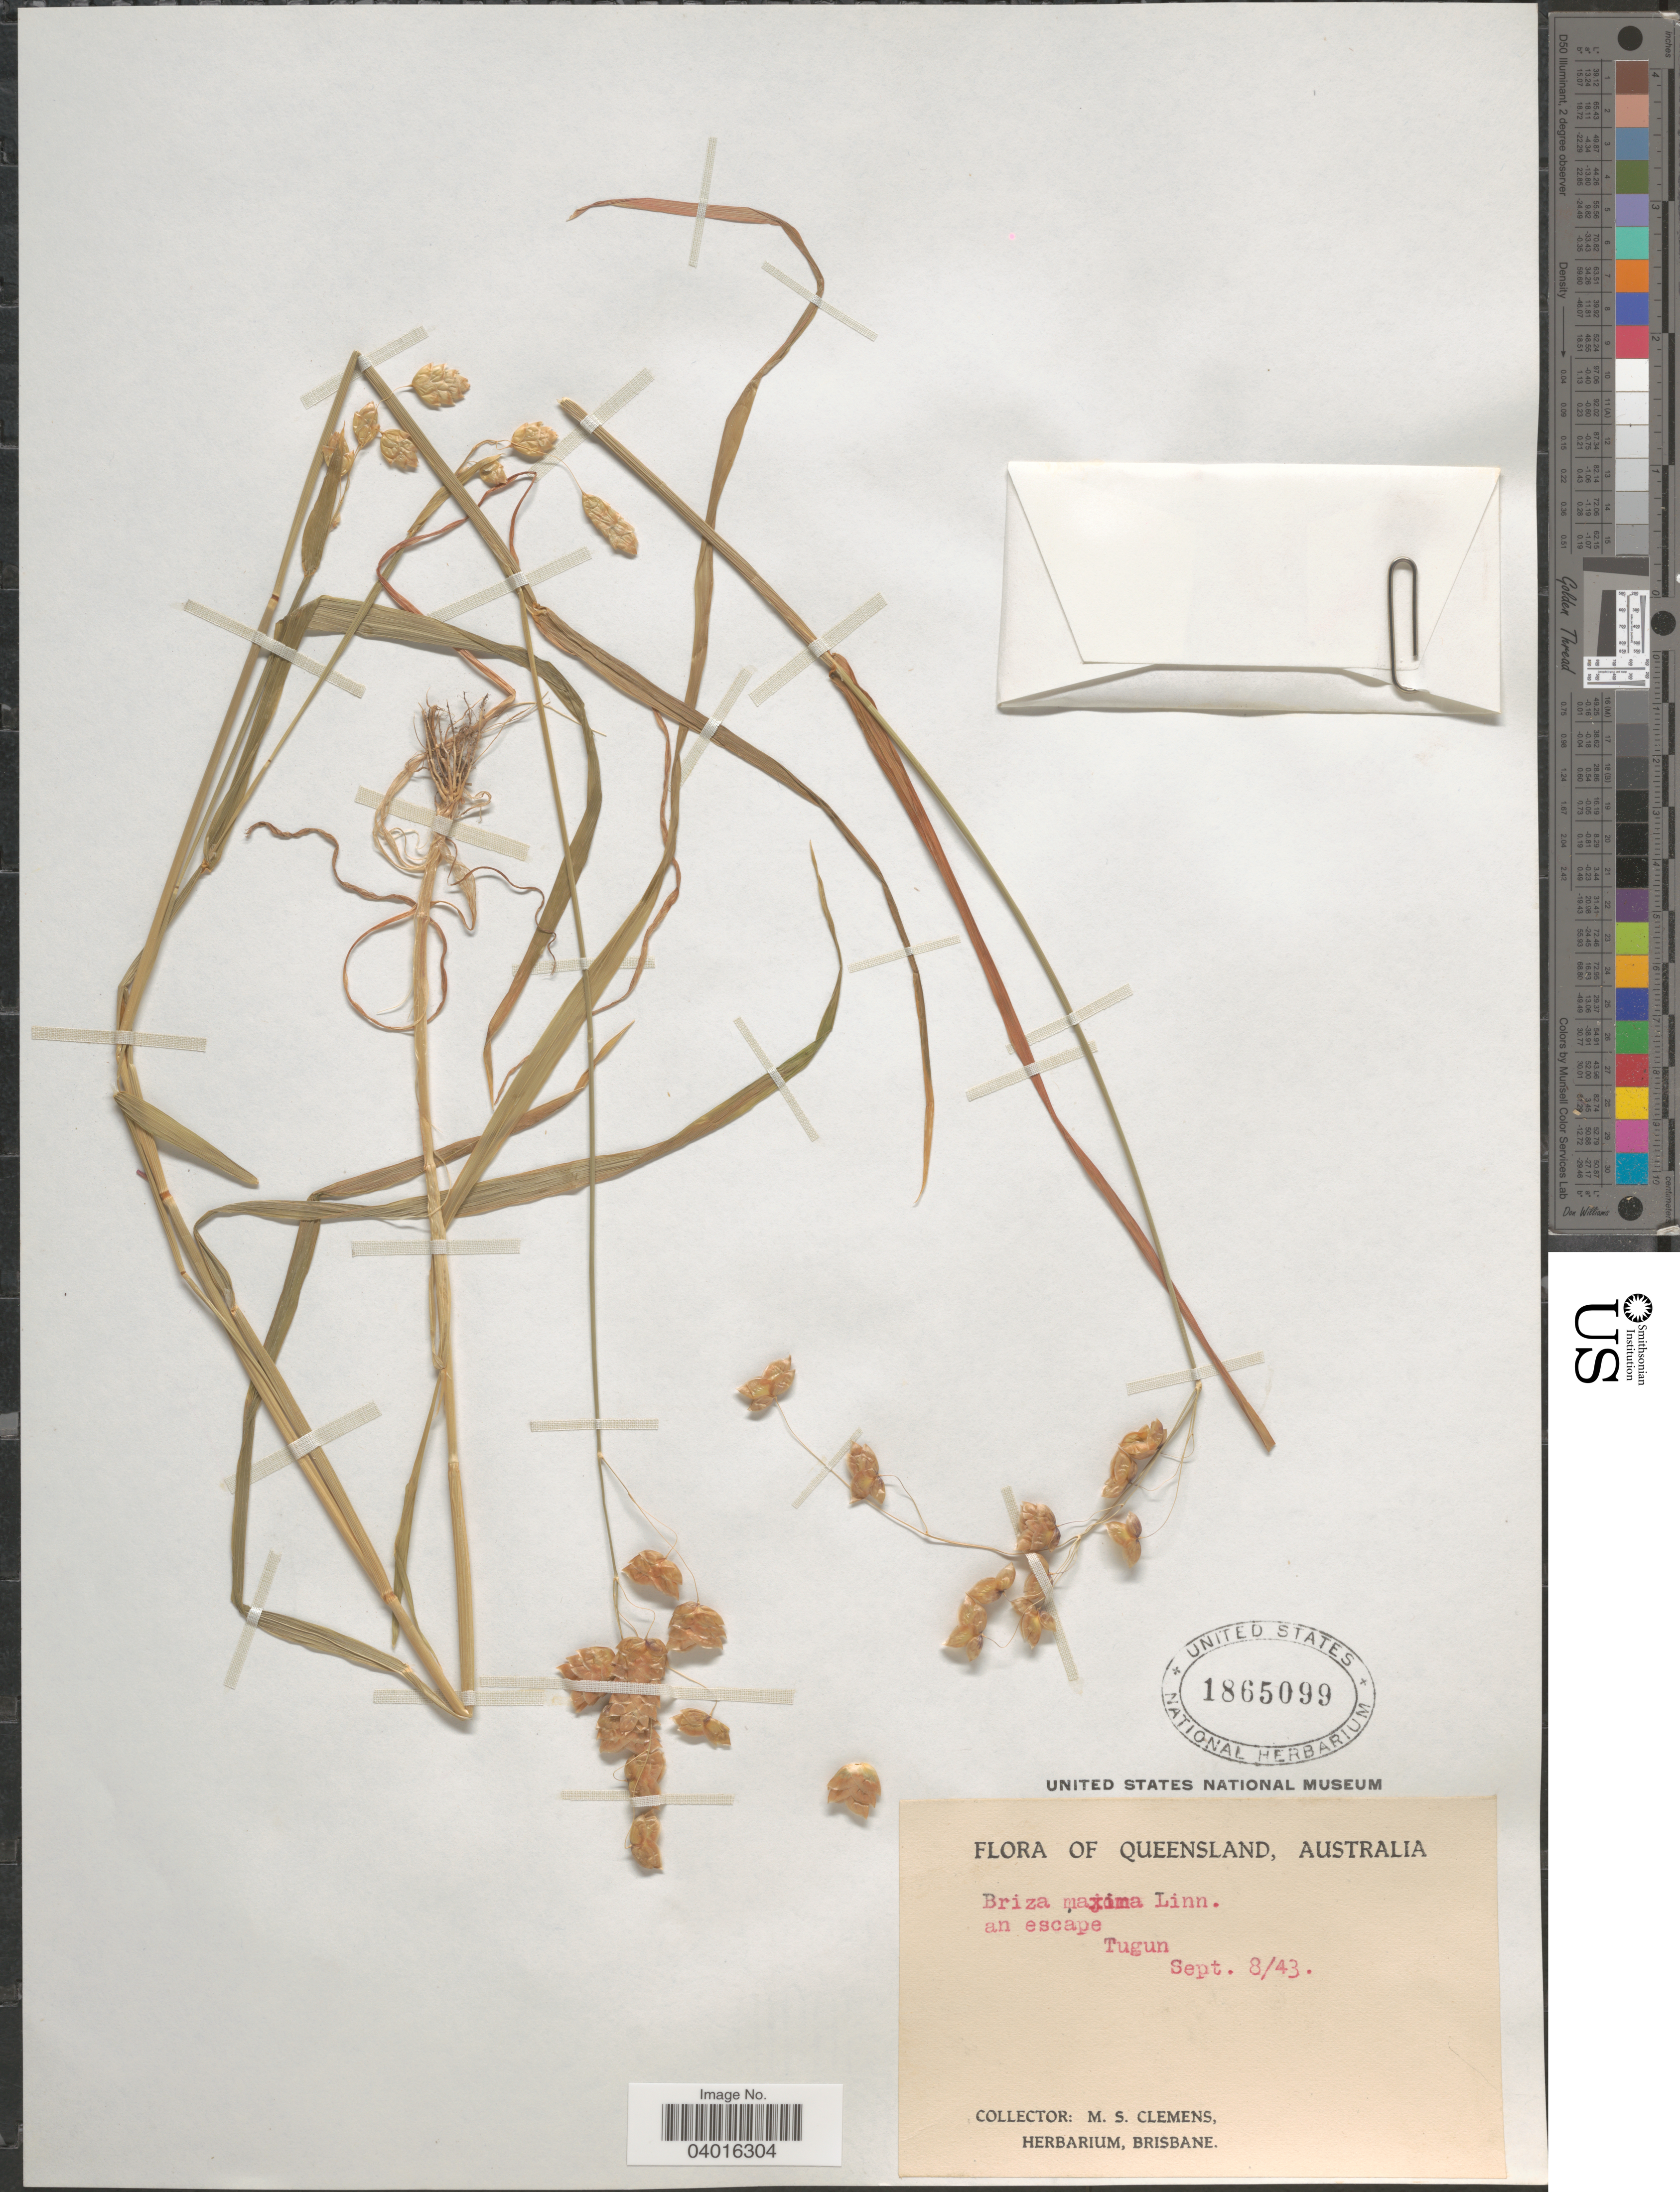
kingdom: Plantae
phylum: Tracheophyta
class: Liliopsida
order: Poales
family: Poaceae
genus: Briza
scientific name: Briza maxima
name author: L.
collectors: M. S. Clemens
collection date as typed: Transcribed d/m/y: 8/9/43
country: Australia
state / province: Queensland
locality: An escape Tugun.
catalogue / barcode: US 1865099